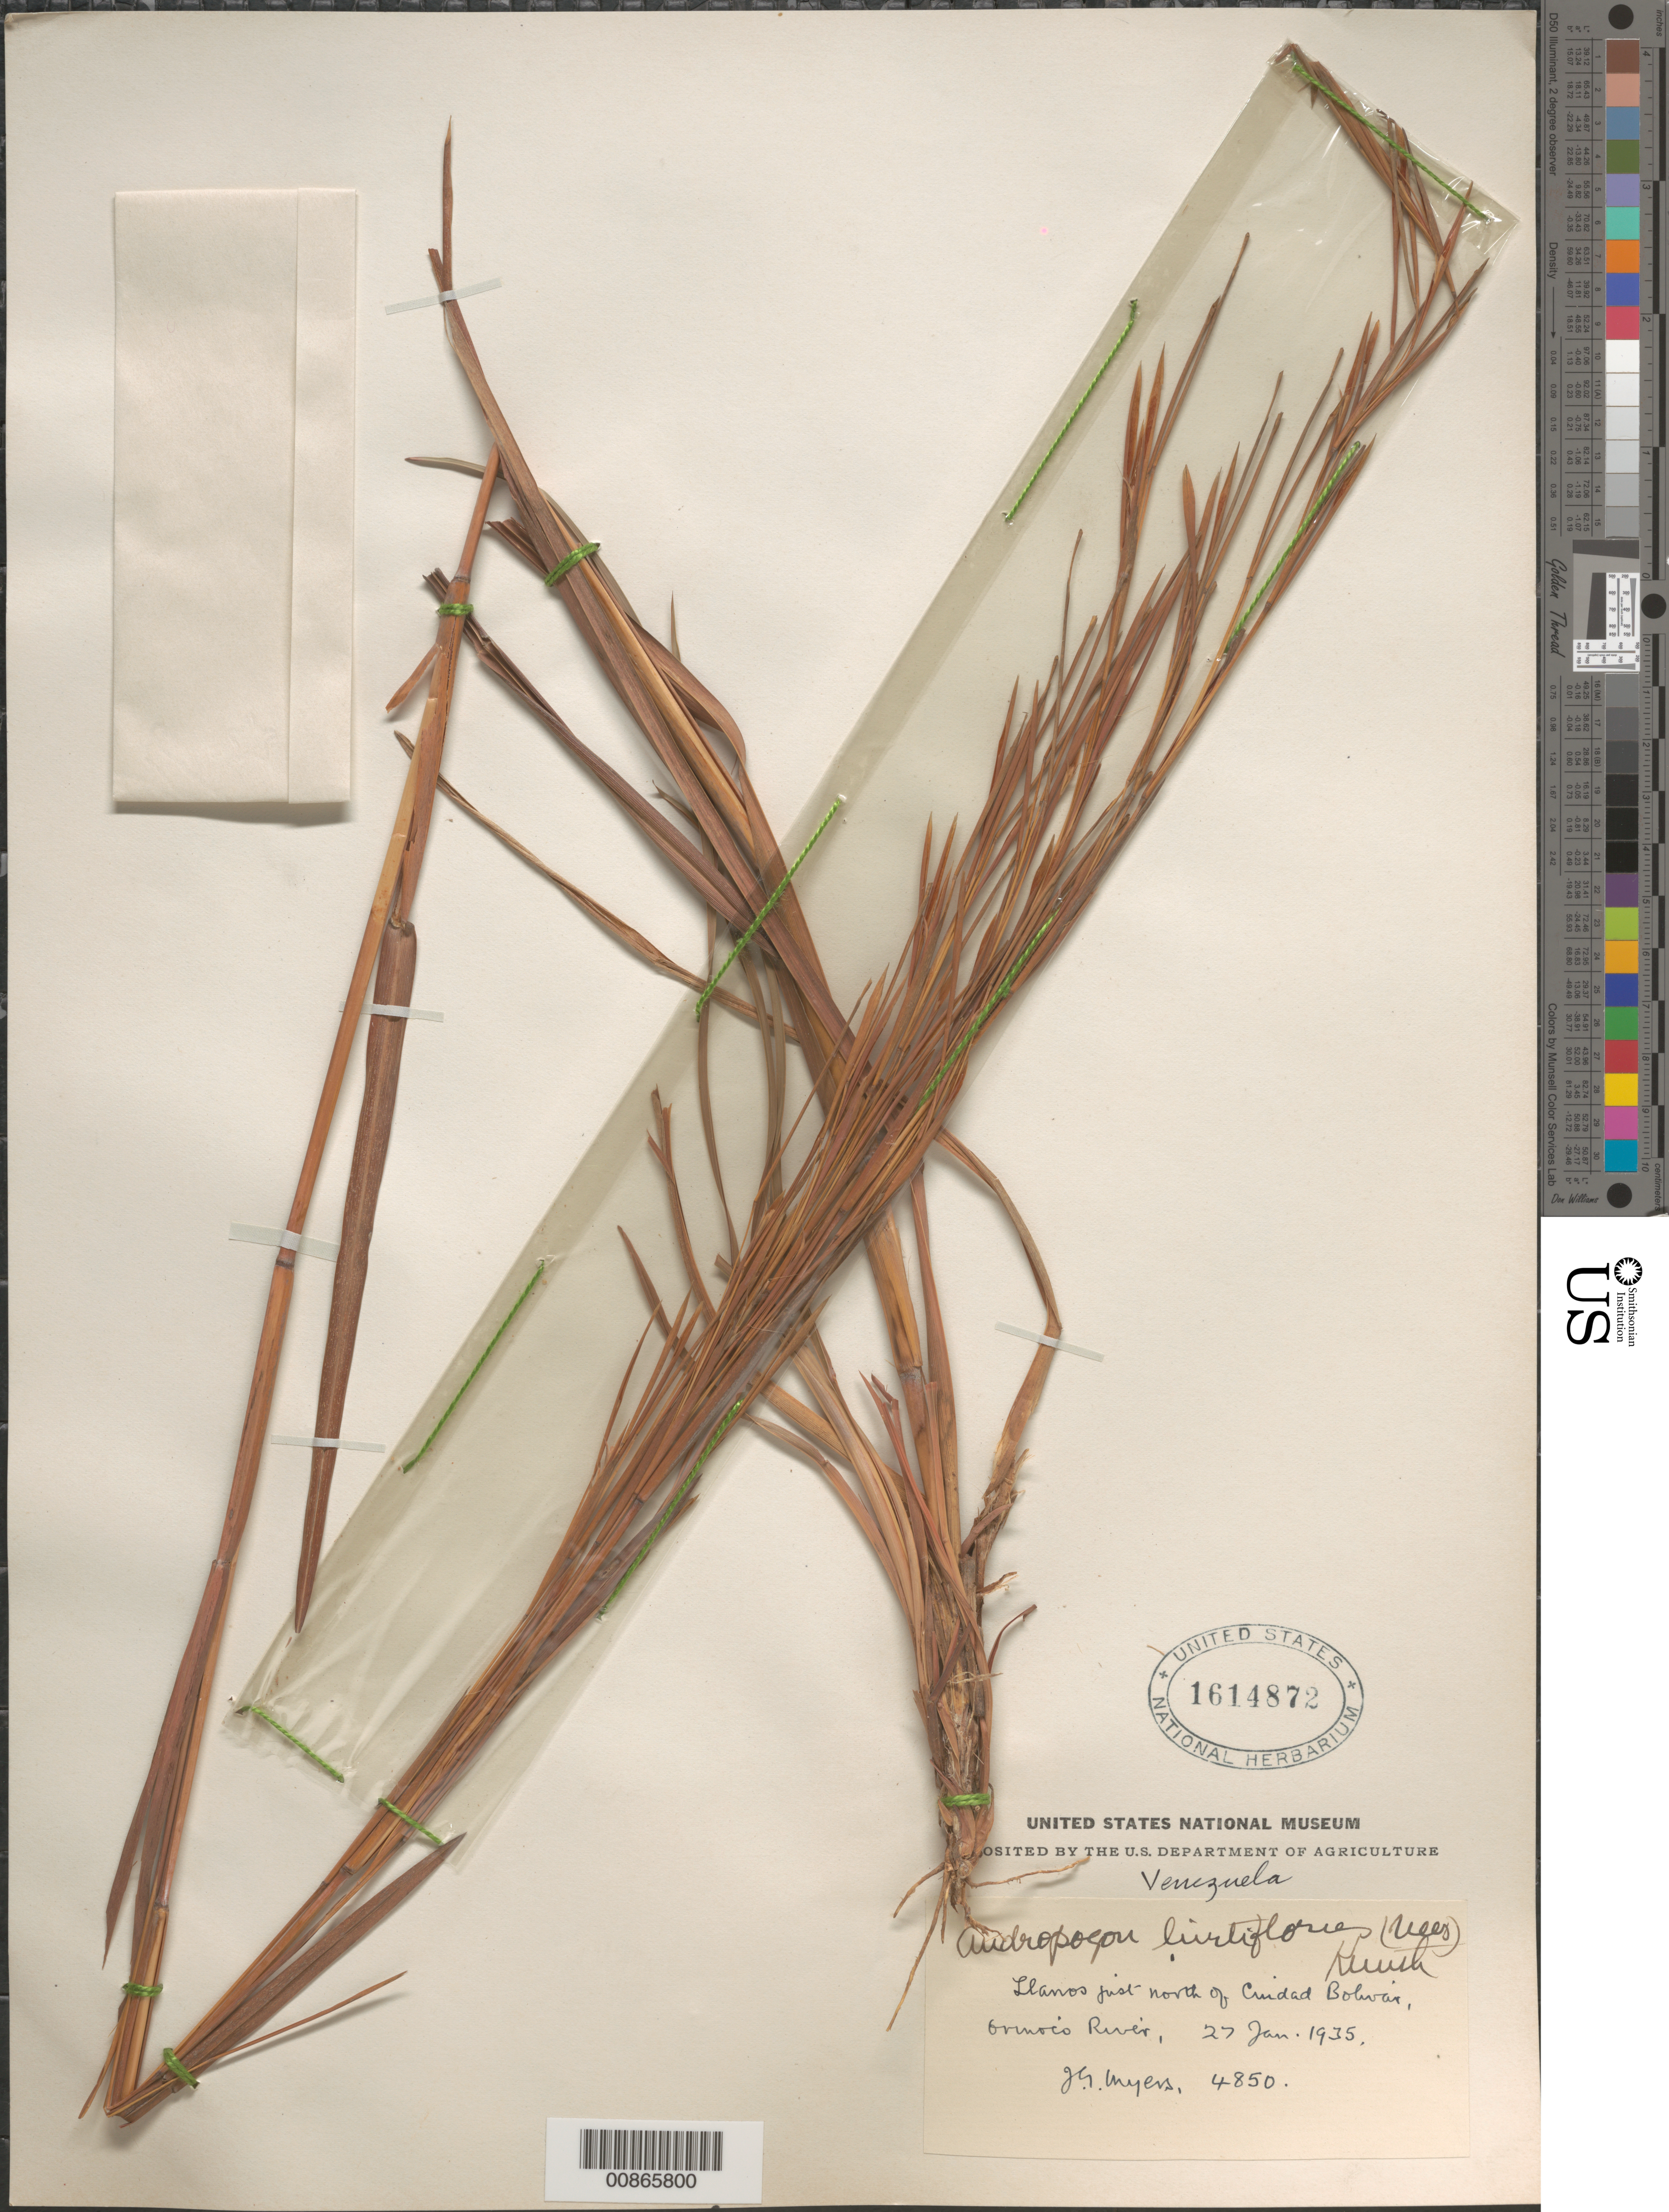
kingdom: Plantae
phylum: Tracheophyta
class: Liliopsida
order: Poales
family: Poaceae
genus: Schizachyrium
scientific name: Schizachyrium hirtiflorum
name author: Nees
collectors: J. Myers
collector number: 4850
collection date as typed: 27-Jan-35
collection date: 1935-01-27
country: Venezuela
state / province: Bolívar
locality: Orinoco R., just N of Ciudad Bolívar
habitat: Llanos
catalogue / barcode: US 1614872